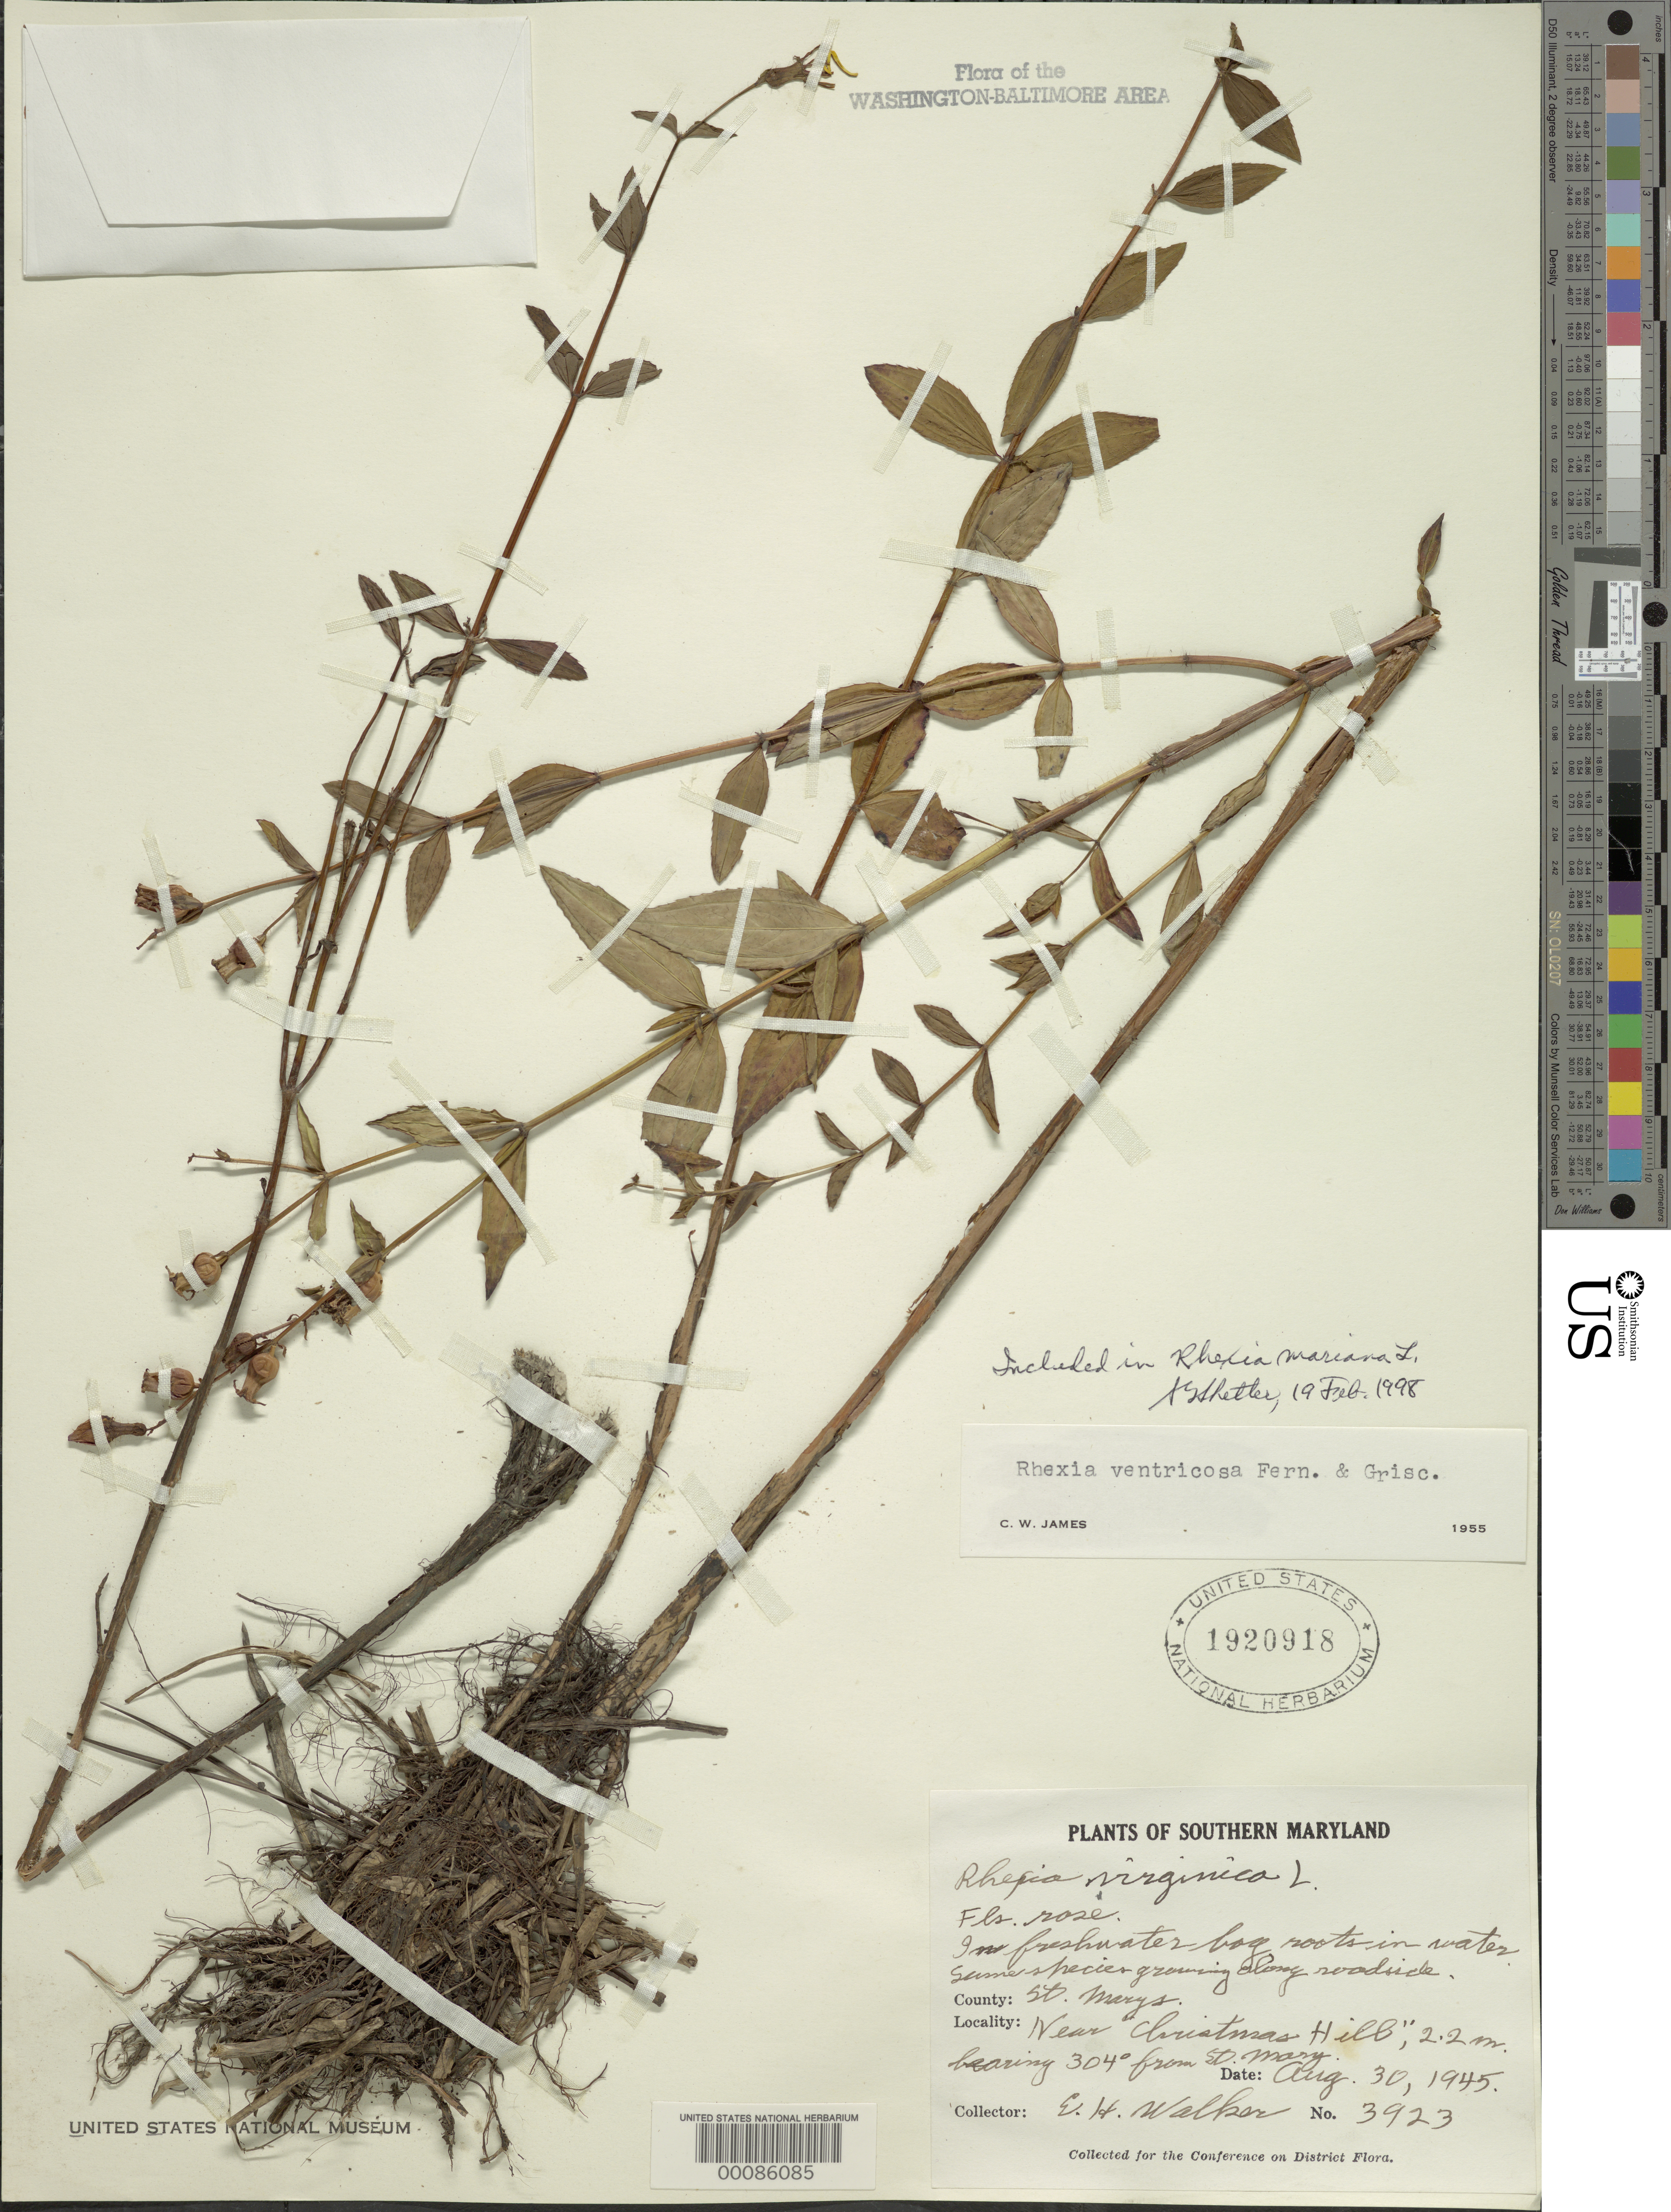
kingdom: Plantae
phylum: Tracheophyta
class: Magnoliopsida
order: Myrtales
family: Melastomataceae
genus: Rhexia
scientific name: Rhexia mariana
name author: L.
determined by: Shetler, Stanwyn G., (US), NMNH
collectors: E. H. Walker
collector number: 3923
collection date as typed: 30 Aug 1945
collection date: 1945-08-30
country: United States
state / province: Maryland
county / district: St. Mary's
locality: Near Christmas Hill, 2.2 mi. bearing 304 Degrees from St. Mary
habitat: In freshwater bog, roots in water, some species along roadside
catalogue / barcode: US 1920918